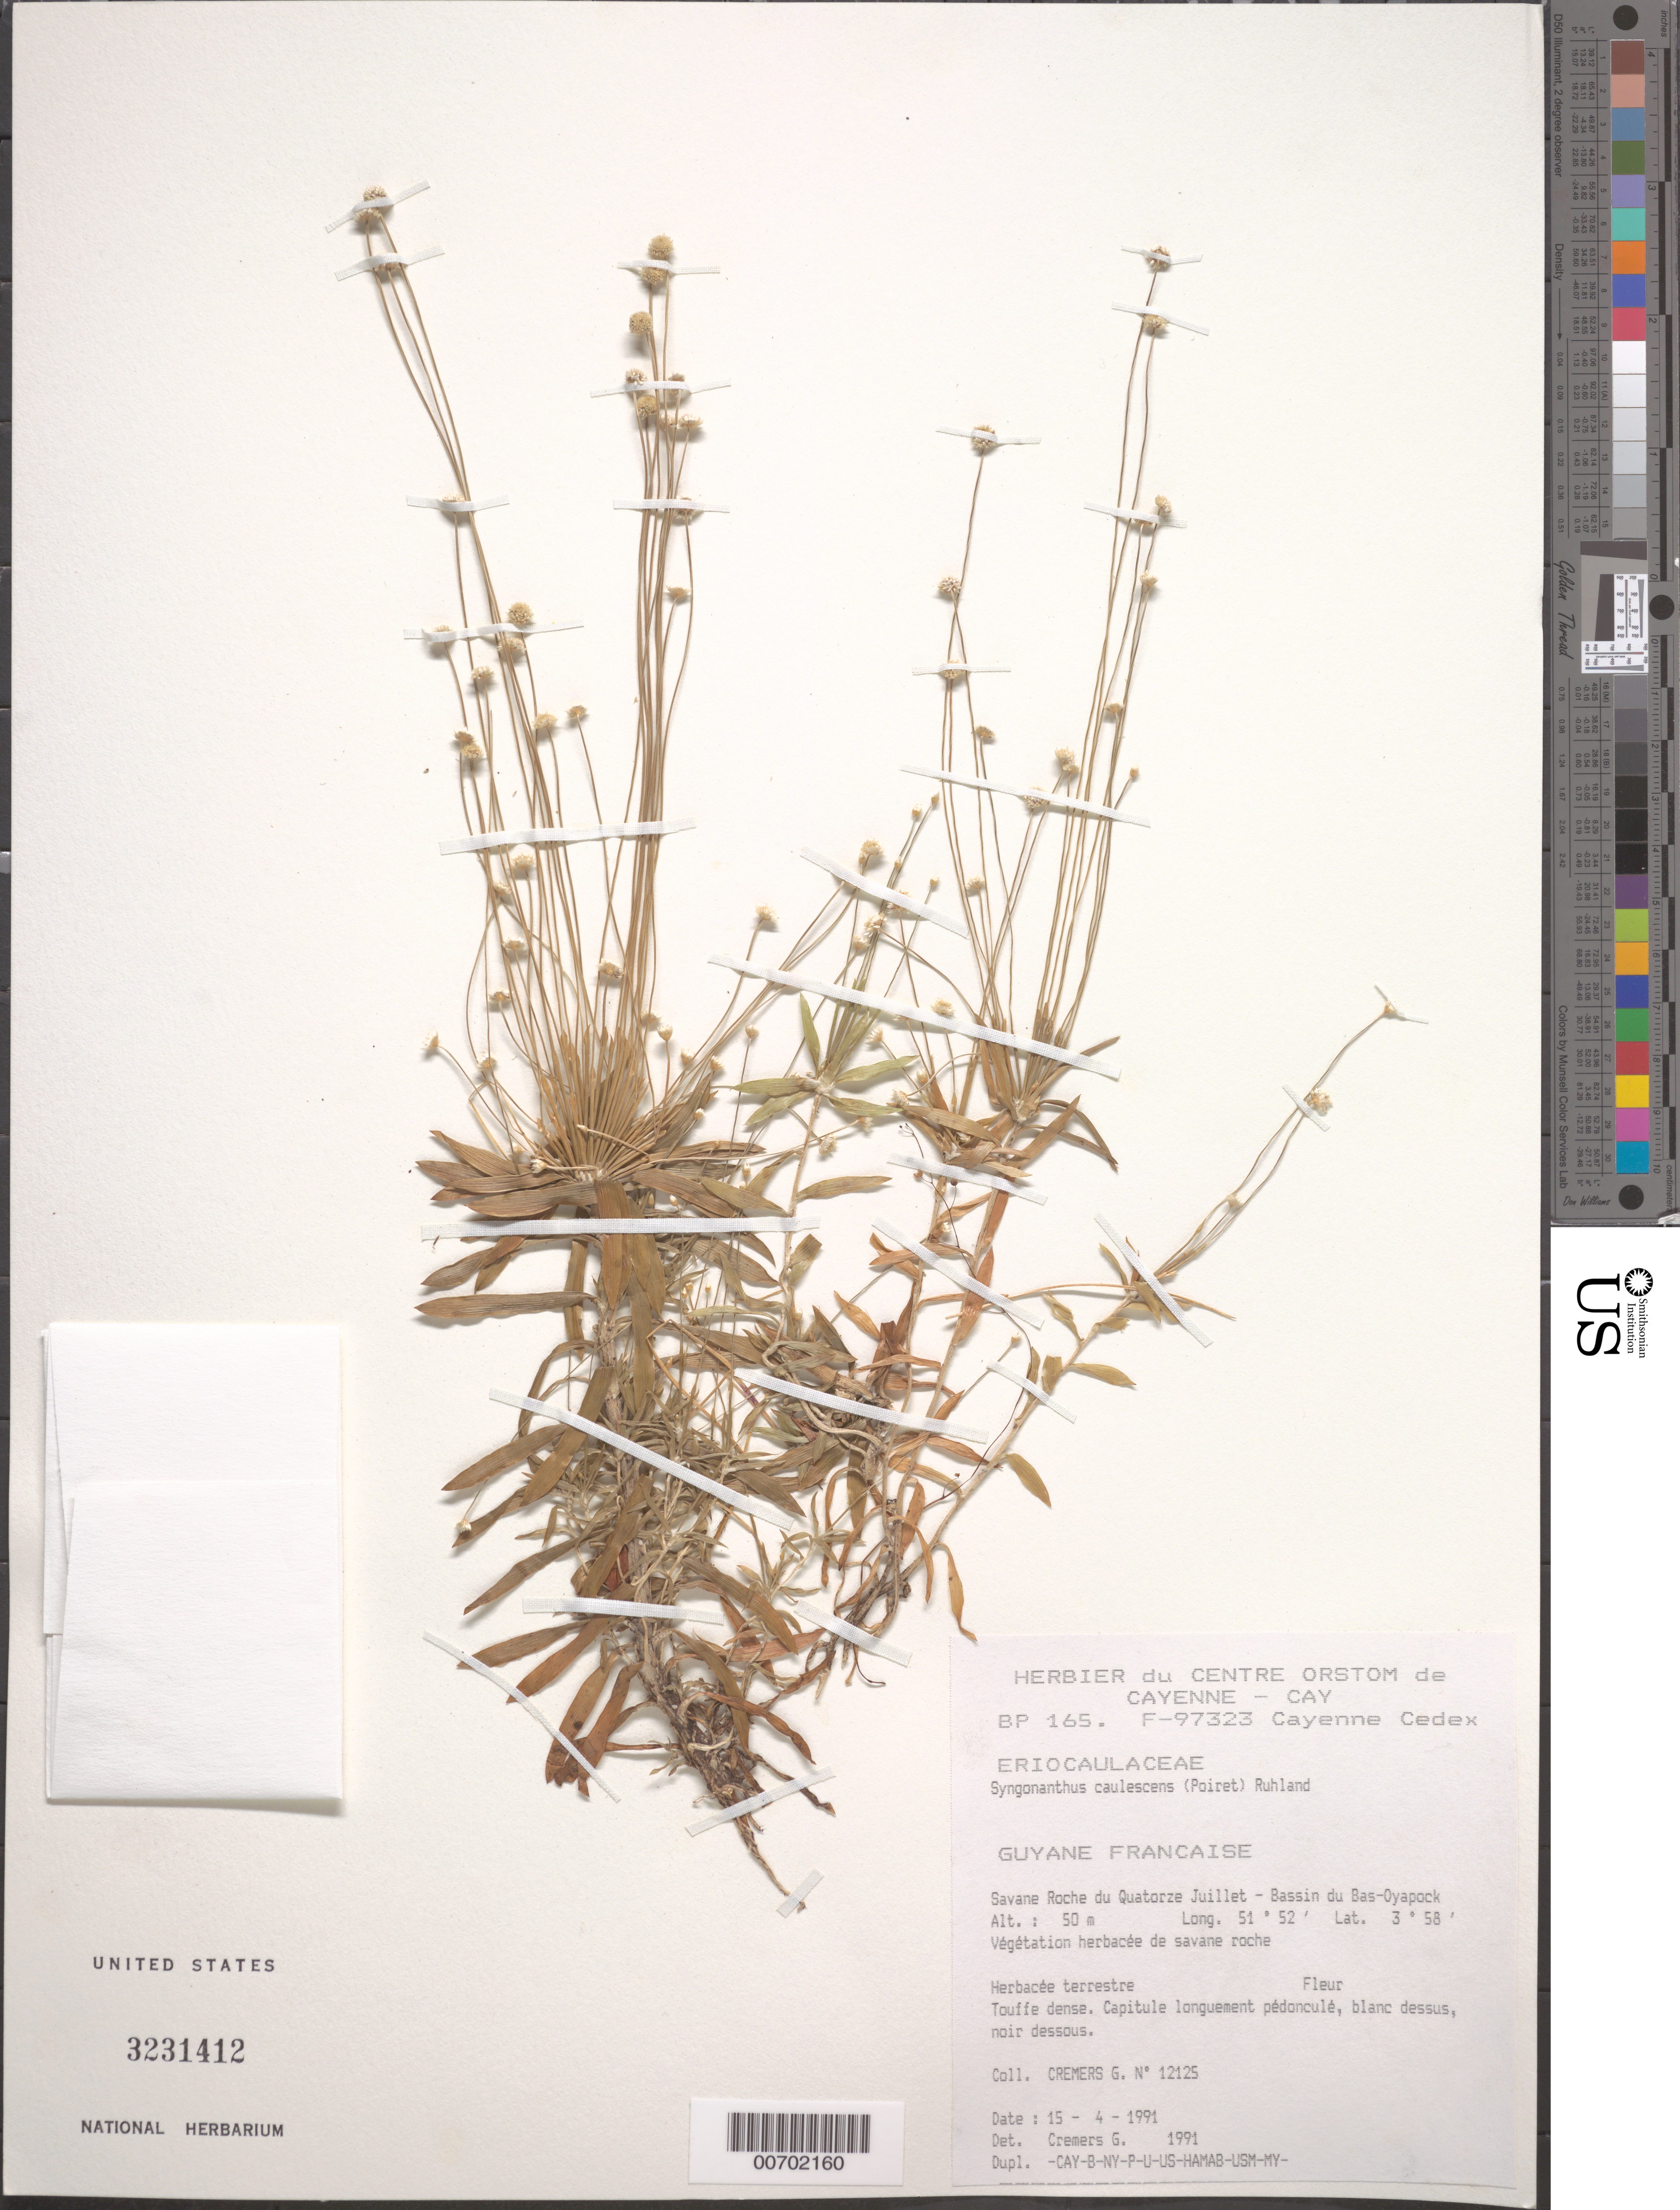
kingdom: Plantae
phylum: Tracheophyta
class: Liliopsida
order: Poales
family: Eriocaulaceae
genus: Syngonanthus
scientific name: Syngonanthus caulescens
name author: (Poir.) Ruhland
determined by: Cremers, Georges A.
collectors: G. Cremers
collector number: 12125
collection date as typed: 15-Apr-91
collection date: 1991-04-15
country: French Guiana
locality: Savane Roche du Quatorze Juillet, Bassin du Bas-Oyapock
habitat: Végétation herbacée de savane roche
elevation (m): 50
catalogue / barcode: US 3231412